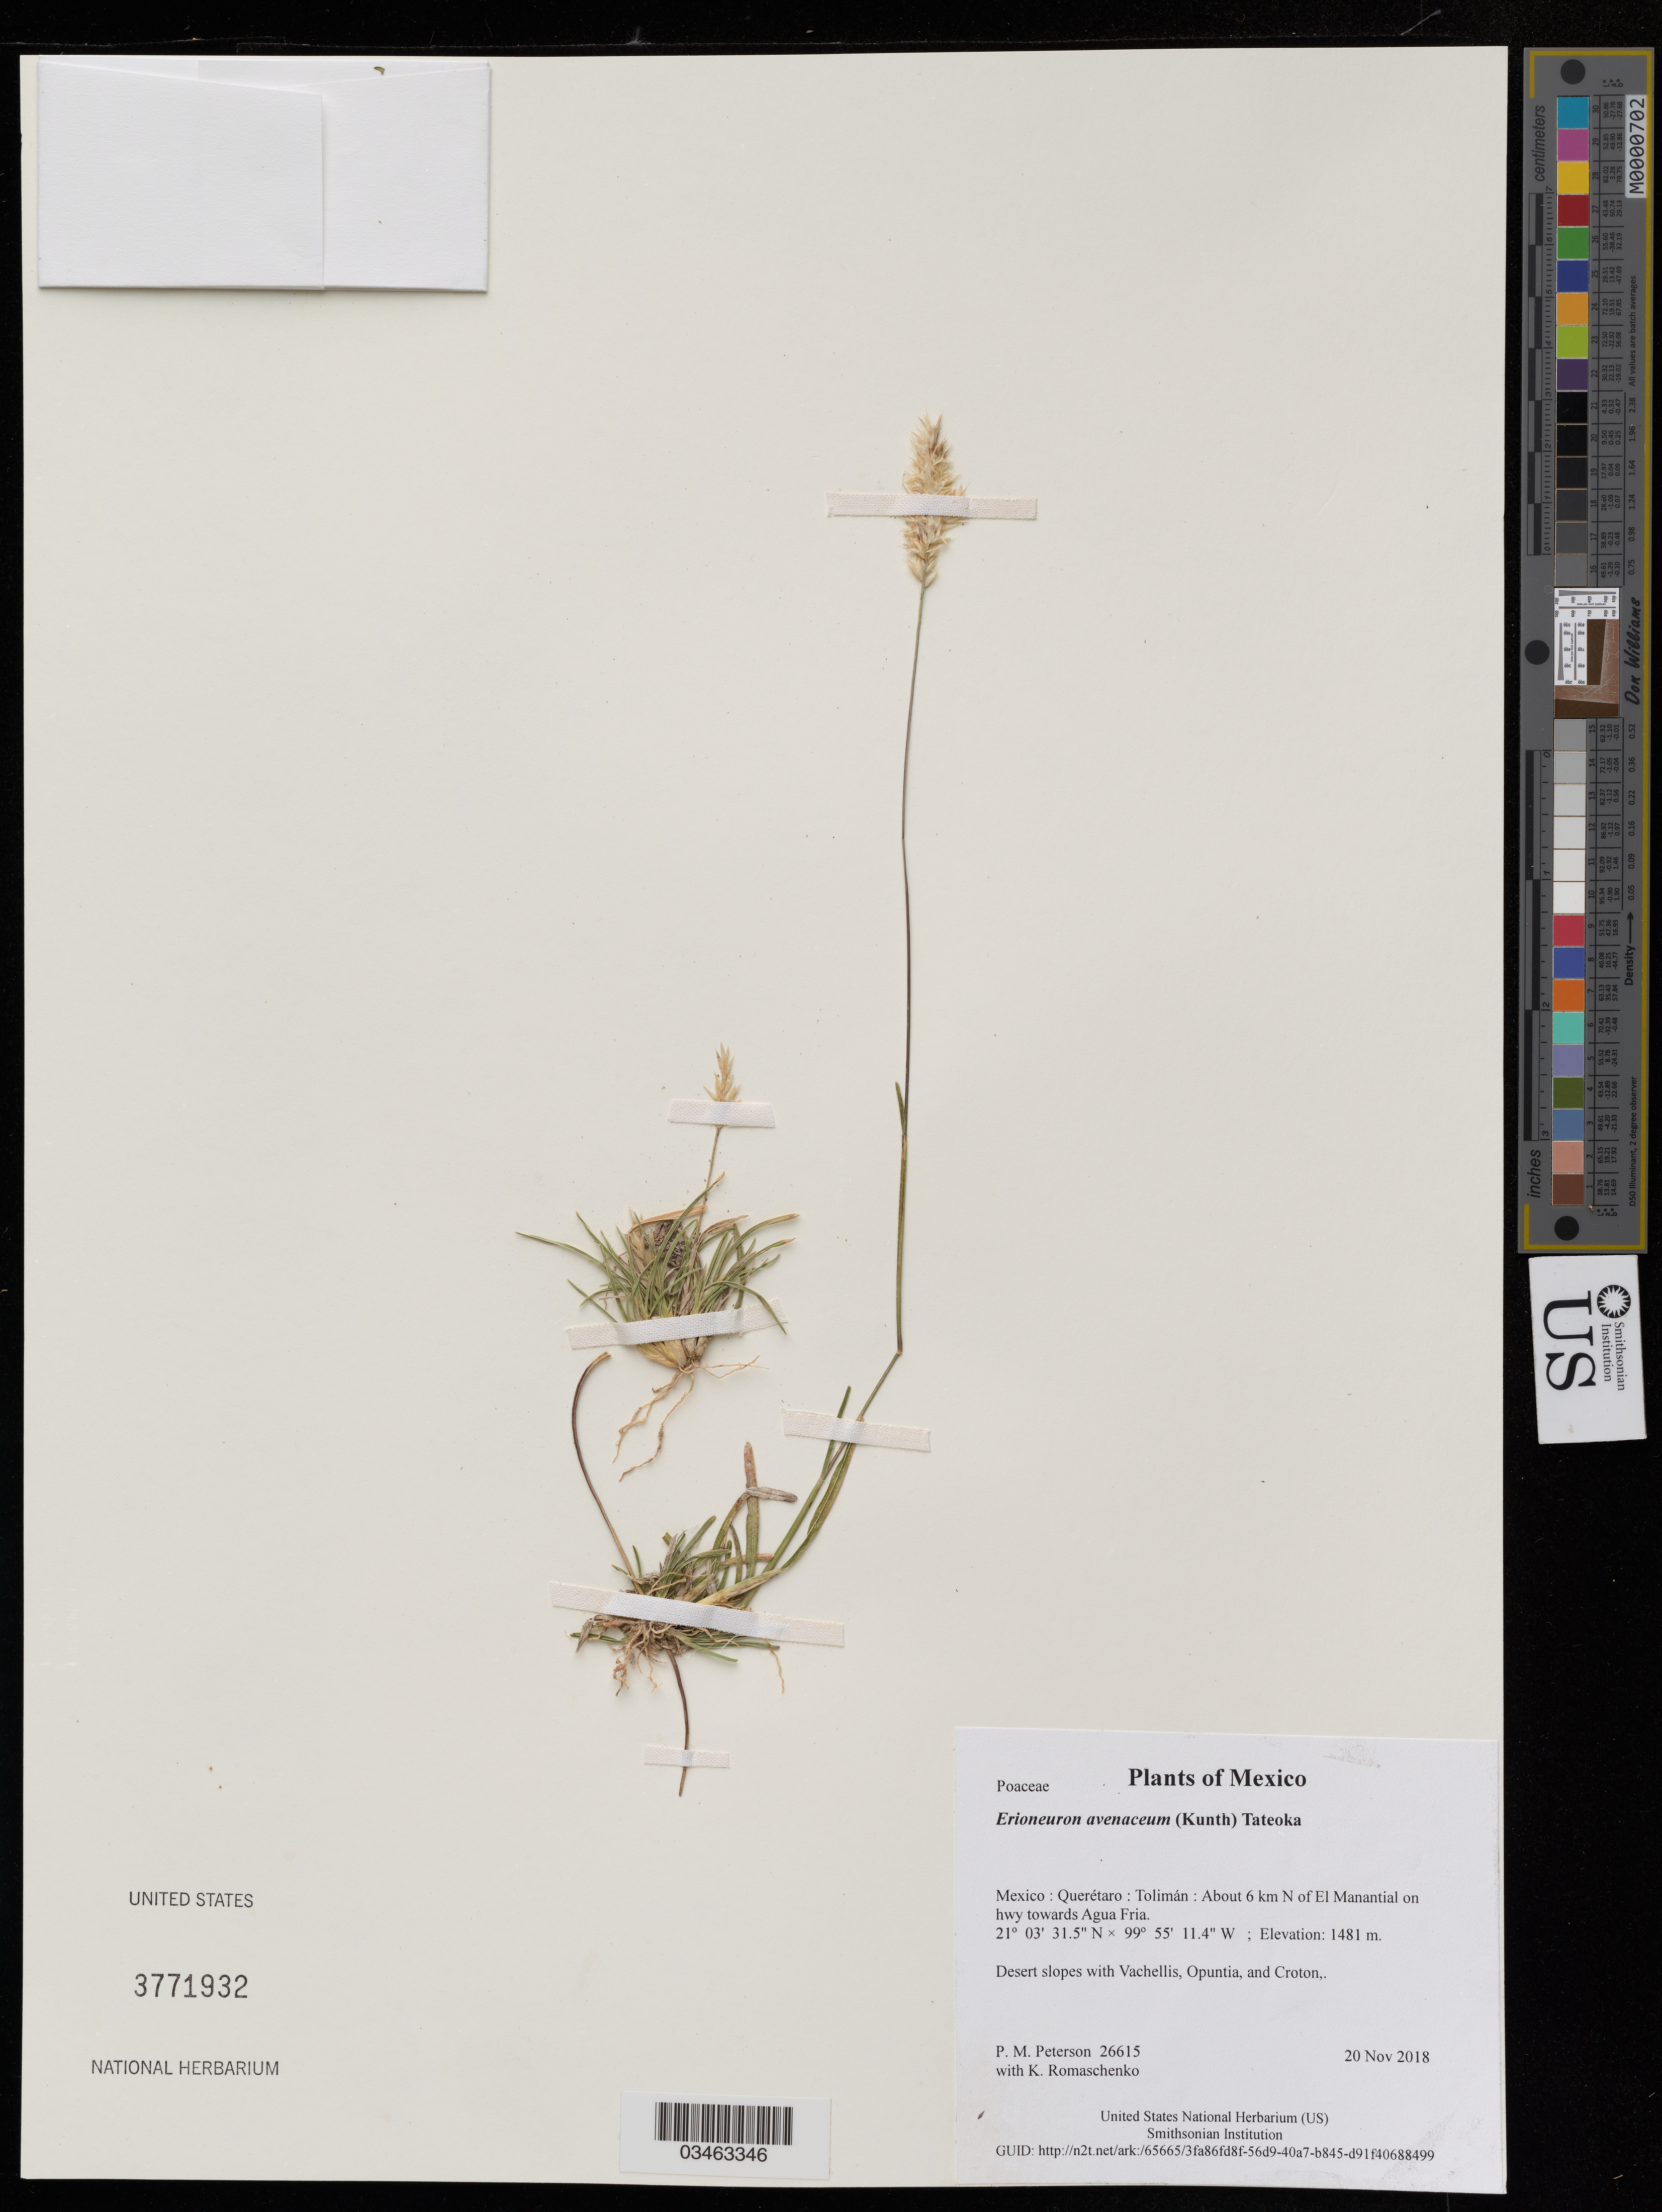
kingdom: Plantae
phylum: Tracheophyta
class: Liliopsida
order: Poales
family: Poaceae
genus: Erioneuron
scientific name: Erioneuron avenaceum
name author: (Kunth) Tateoka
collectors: P. M. Peterson & K. Romaschenko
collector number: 26615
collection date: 2018-11-20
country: Mexico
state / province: Querétaro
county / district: Tolimán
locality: About 6 km N of El Manantial on hwy towards Agua Fria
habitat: Desert slopes with Vachellis, Opuntia, and Croton,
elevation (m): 1481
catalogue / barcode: US 3771932